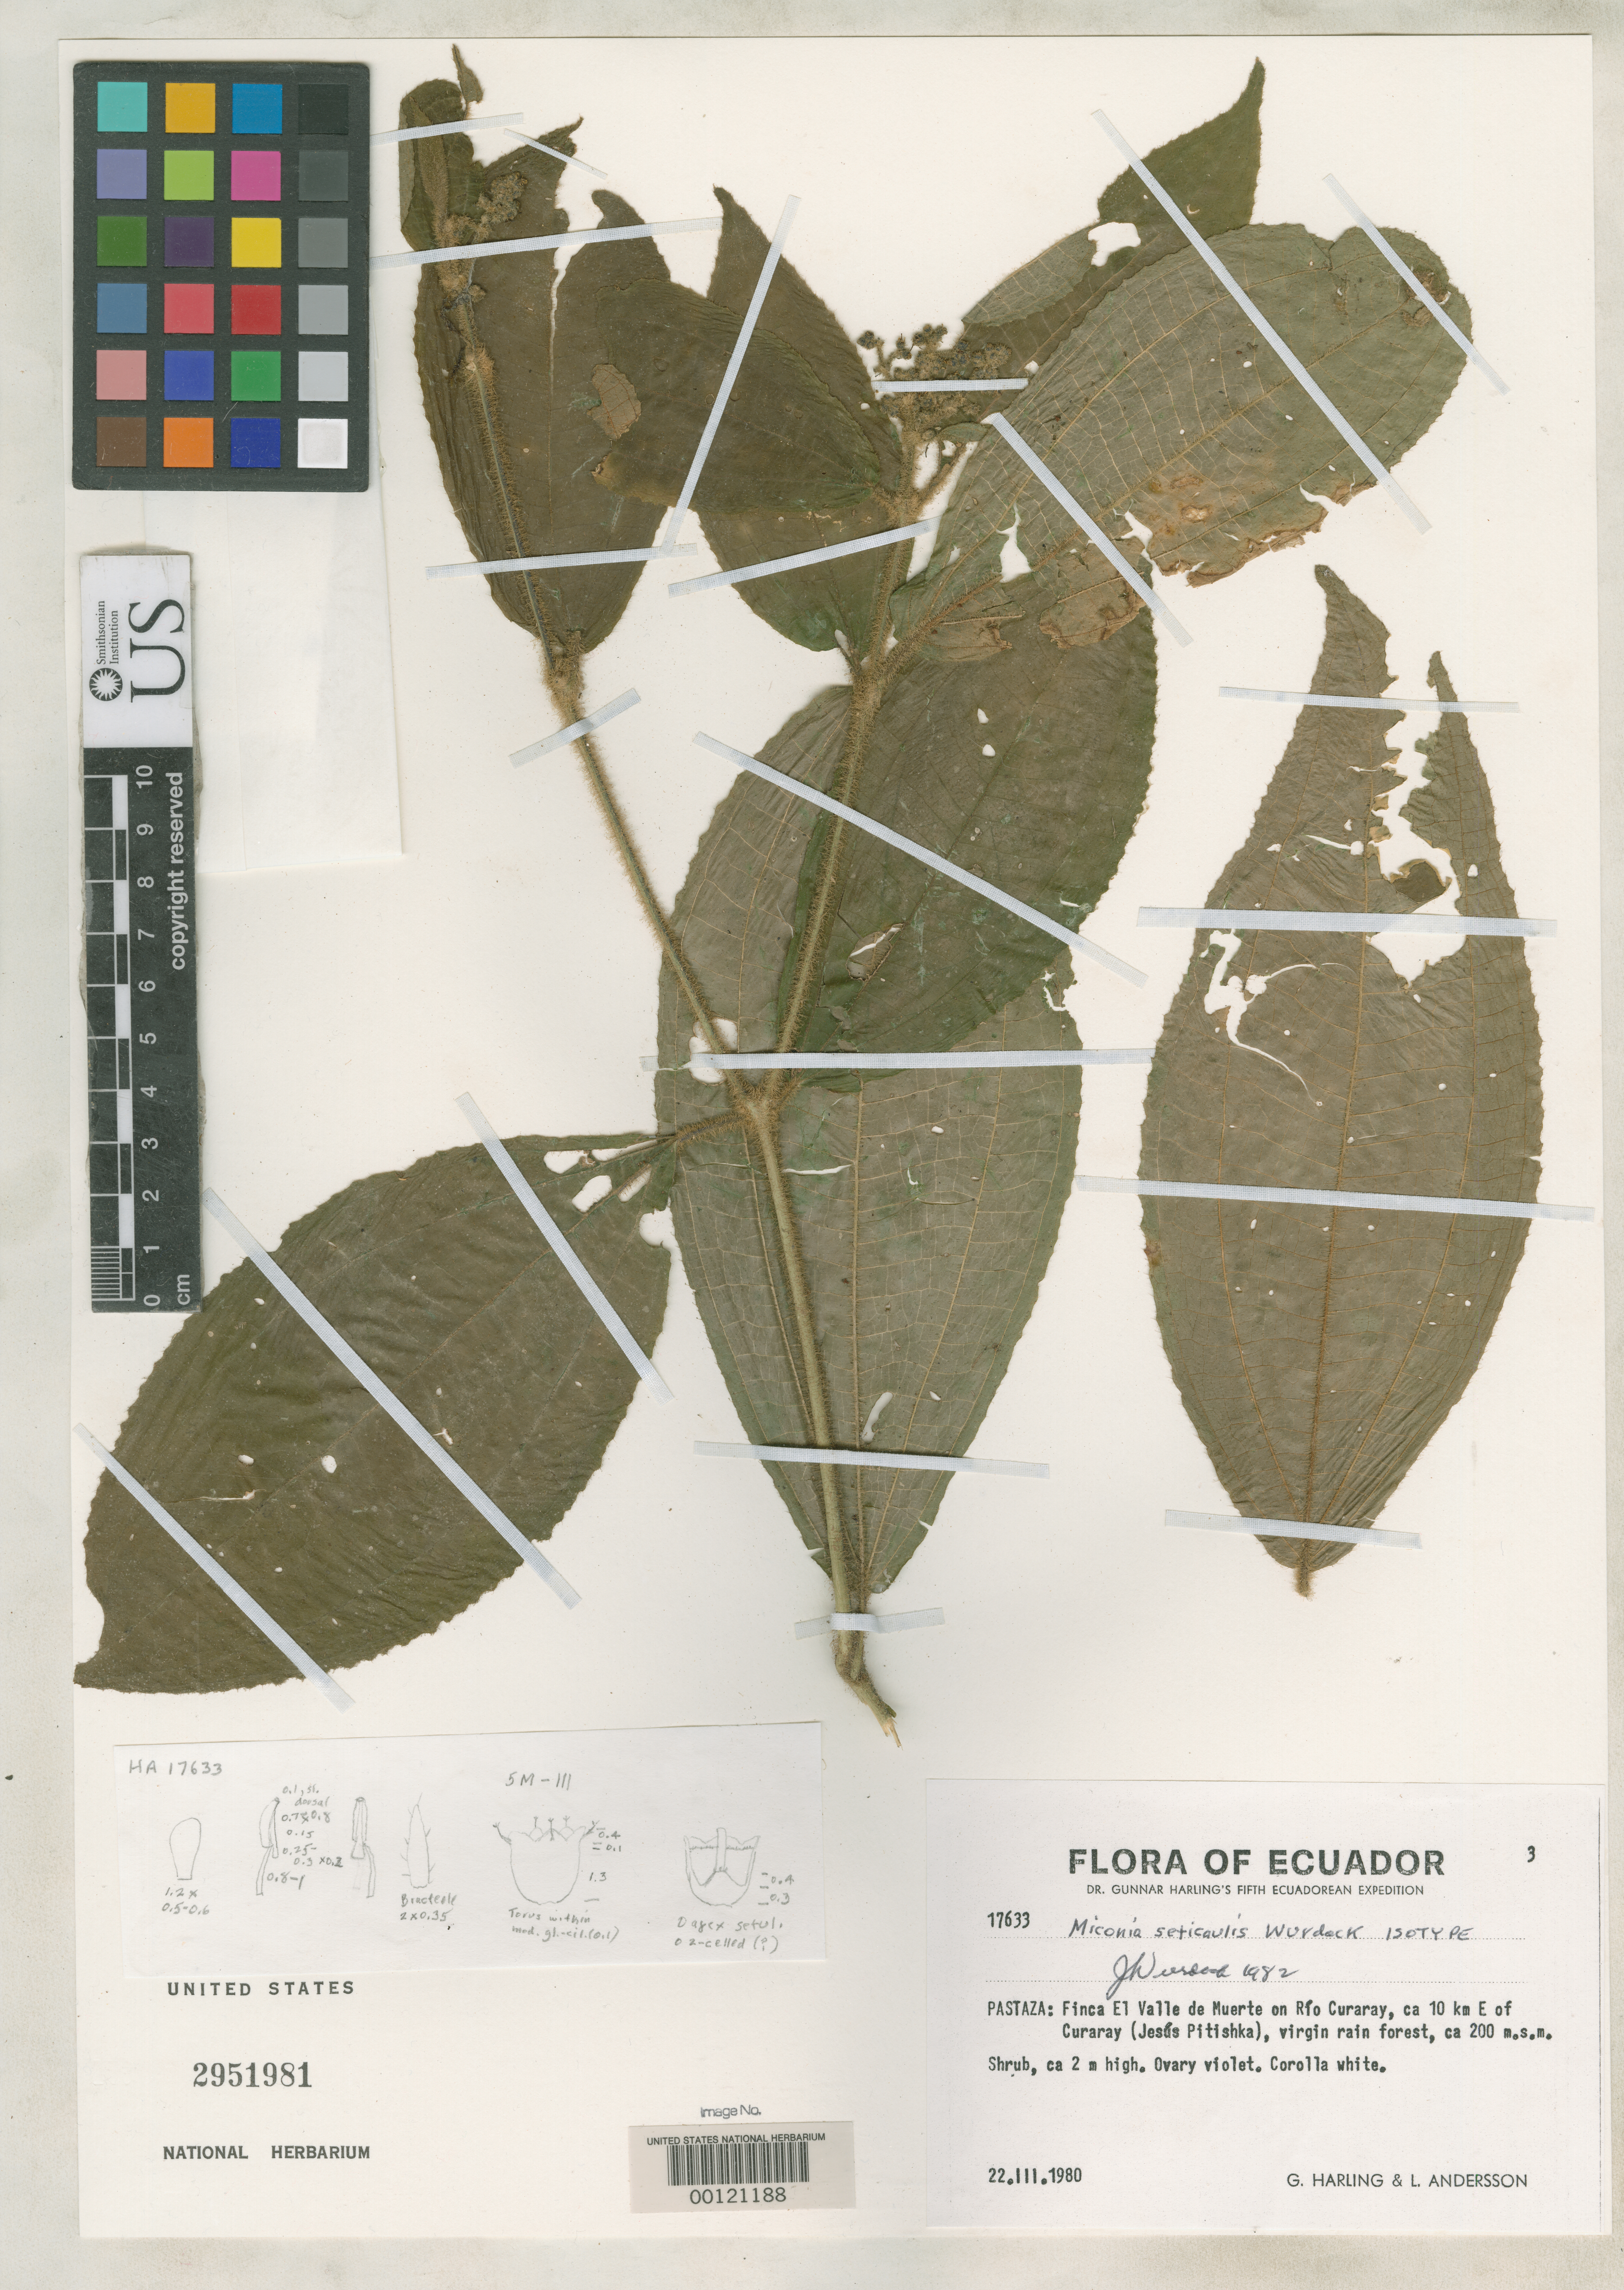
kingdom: Plantae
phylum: Tracheophyta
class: Magnoliopsida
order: Myrtales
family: Melastomataceae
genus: Miconia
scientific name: Miconia seticaulis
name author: Wurdack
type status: Isotype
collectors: G. Harling & L. Andersson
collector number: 17633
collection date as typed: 22 Mar 1980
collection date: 1980-03-22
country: Ecuador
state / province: Pastaza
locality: Finca El Valle de Muerte on Rio Curaray, 10 km E of Curaray (Jesus Pitishka).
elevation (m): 200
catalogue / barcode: US 2951981